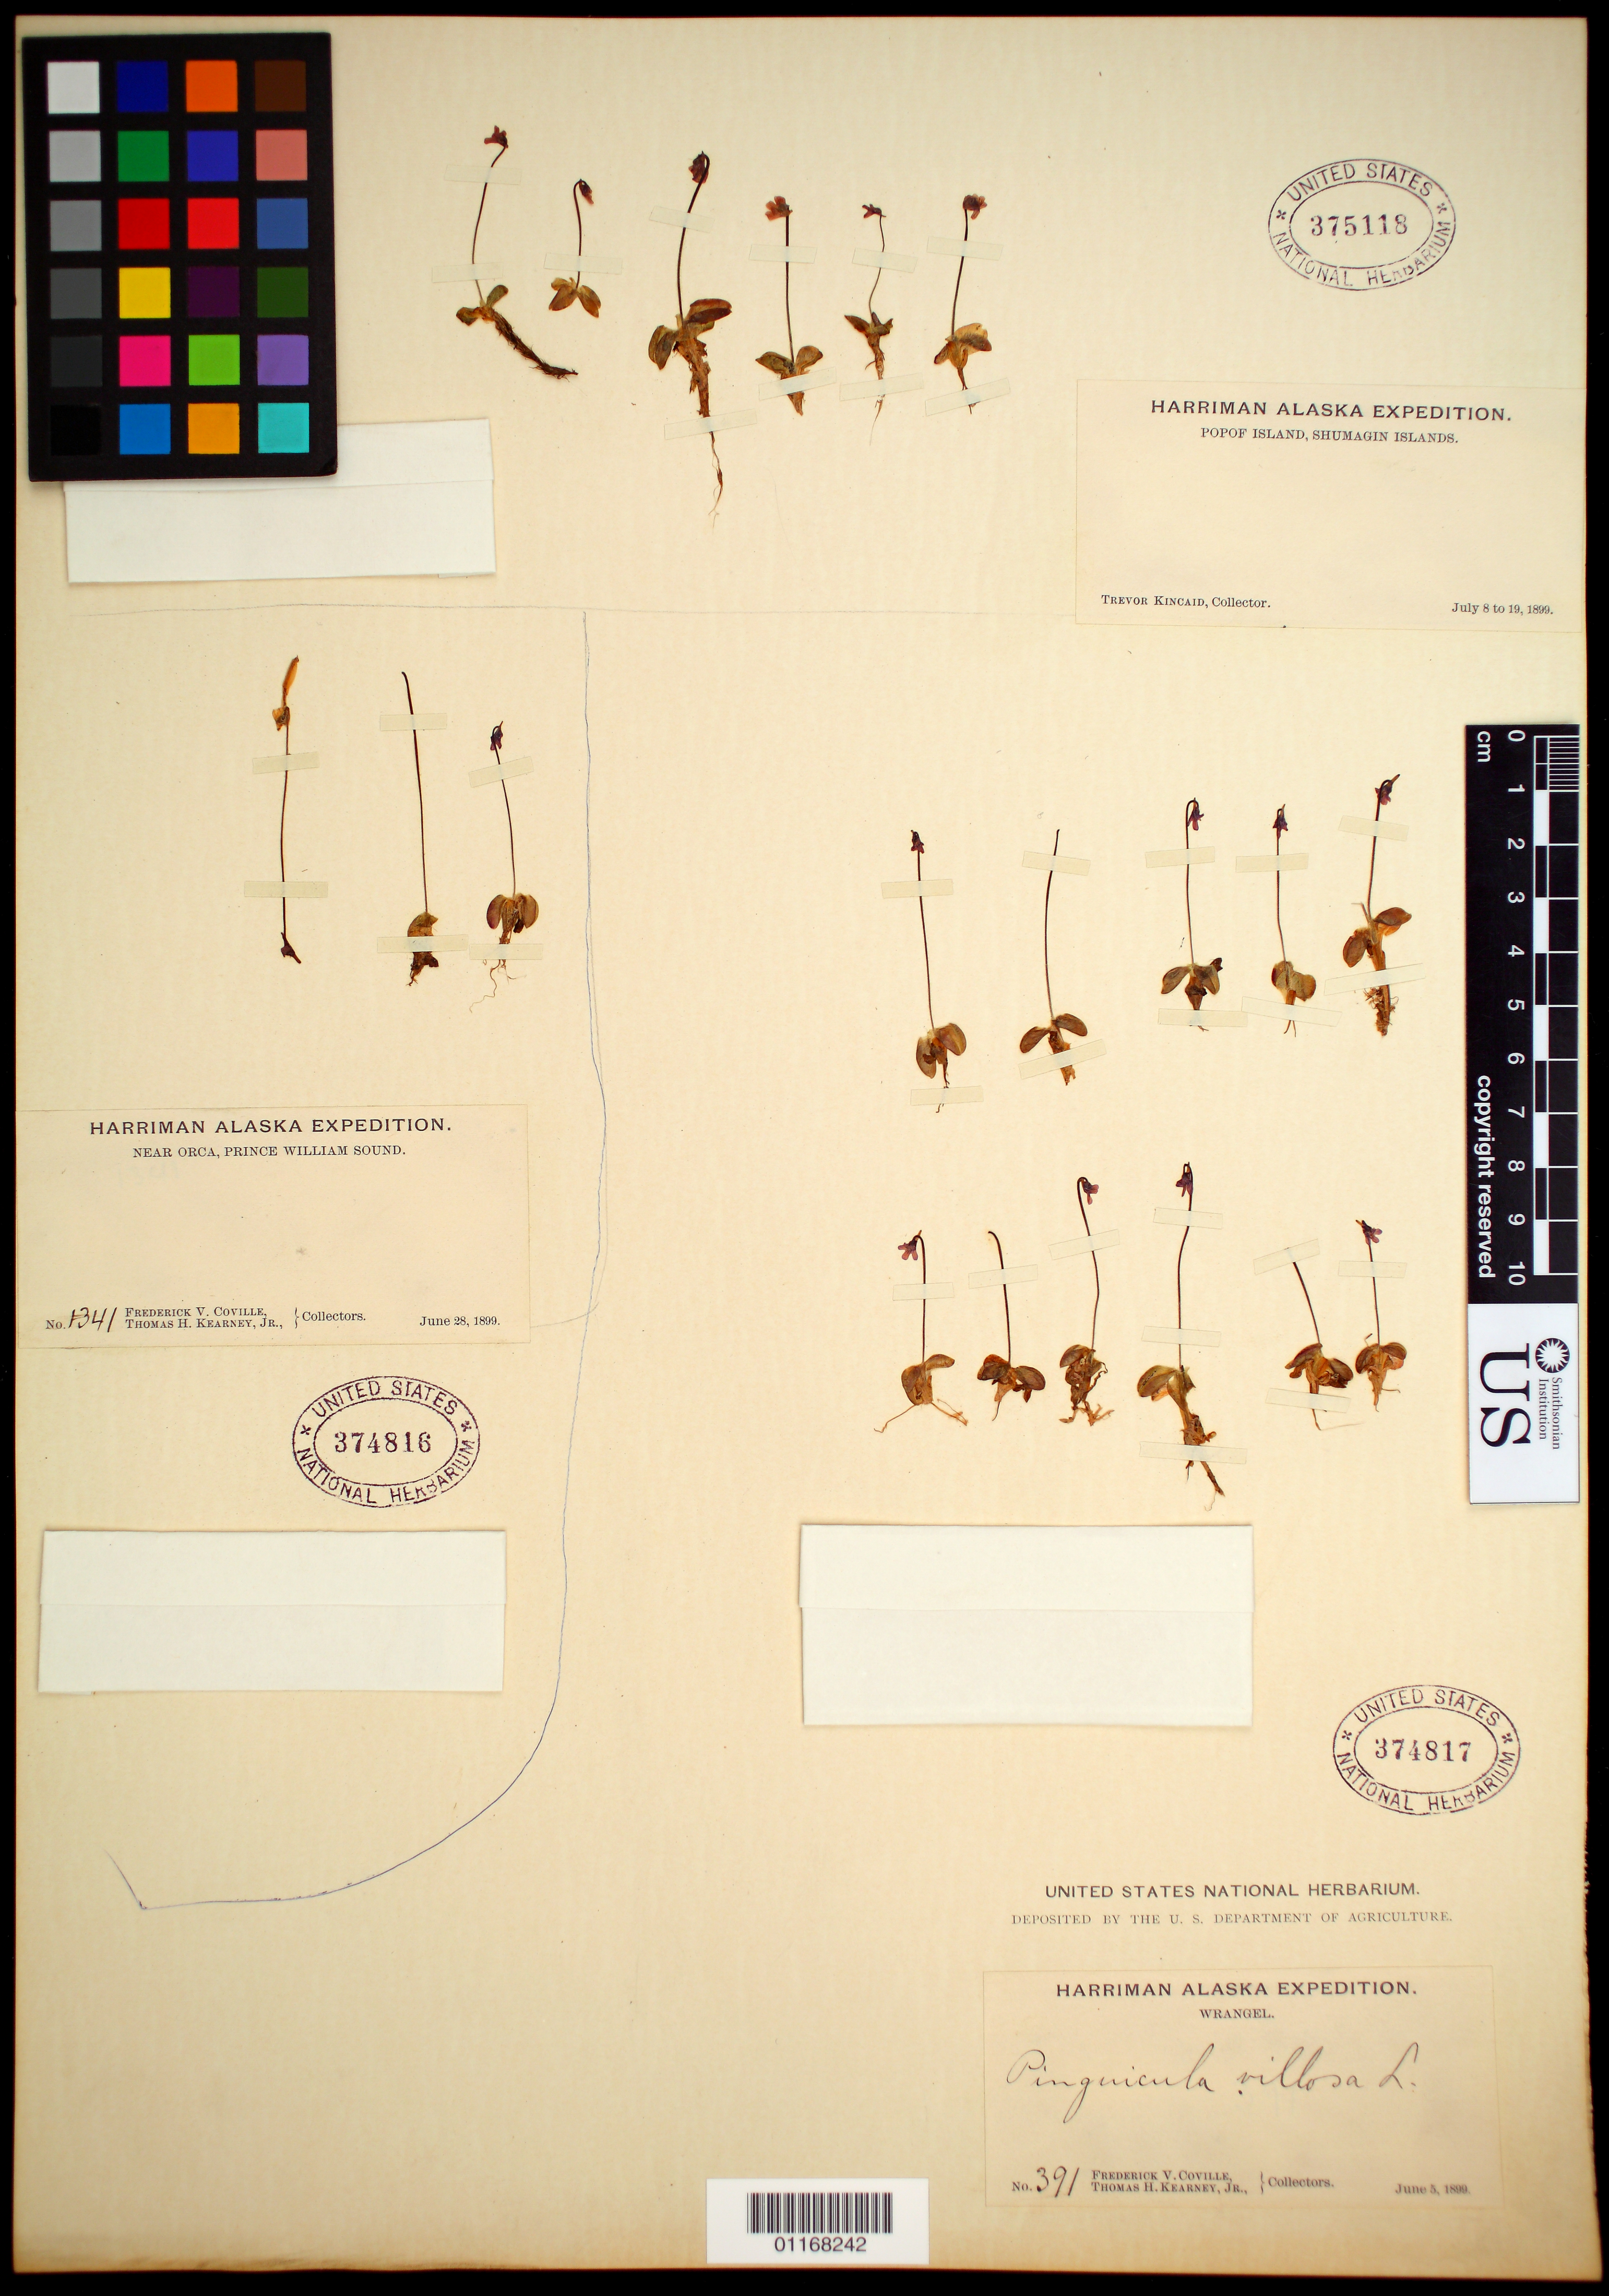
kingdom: Plantae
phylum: Tracheophyta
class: Magnoliopsida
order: Lamiales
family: Lentibulariaceae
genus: Pinguicula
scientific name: Pinguicula villosa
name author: L.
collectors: T. C. Kincaid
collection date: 1899-07-08/1899-07-18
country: United States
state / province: Alaska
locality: Popof Island, Shumagin Islands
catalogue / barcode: US 375118-3